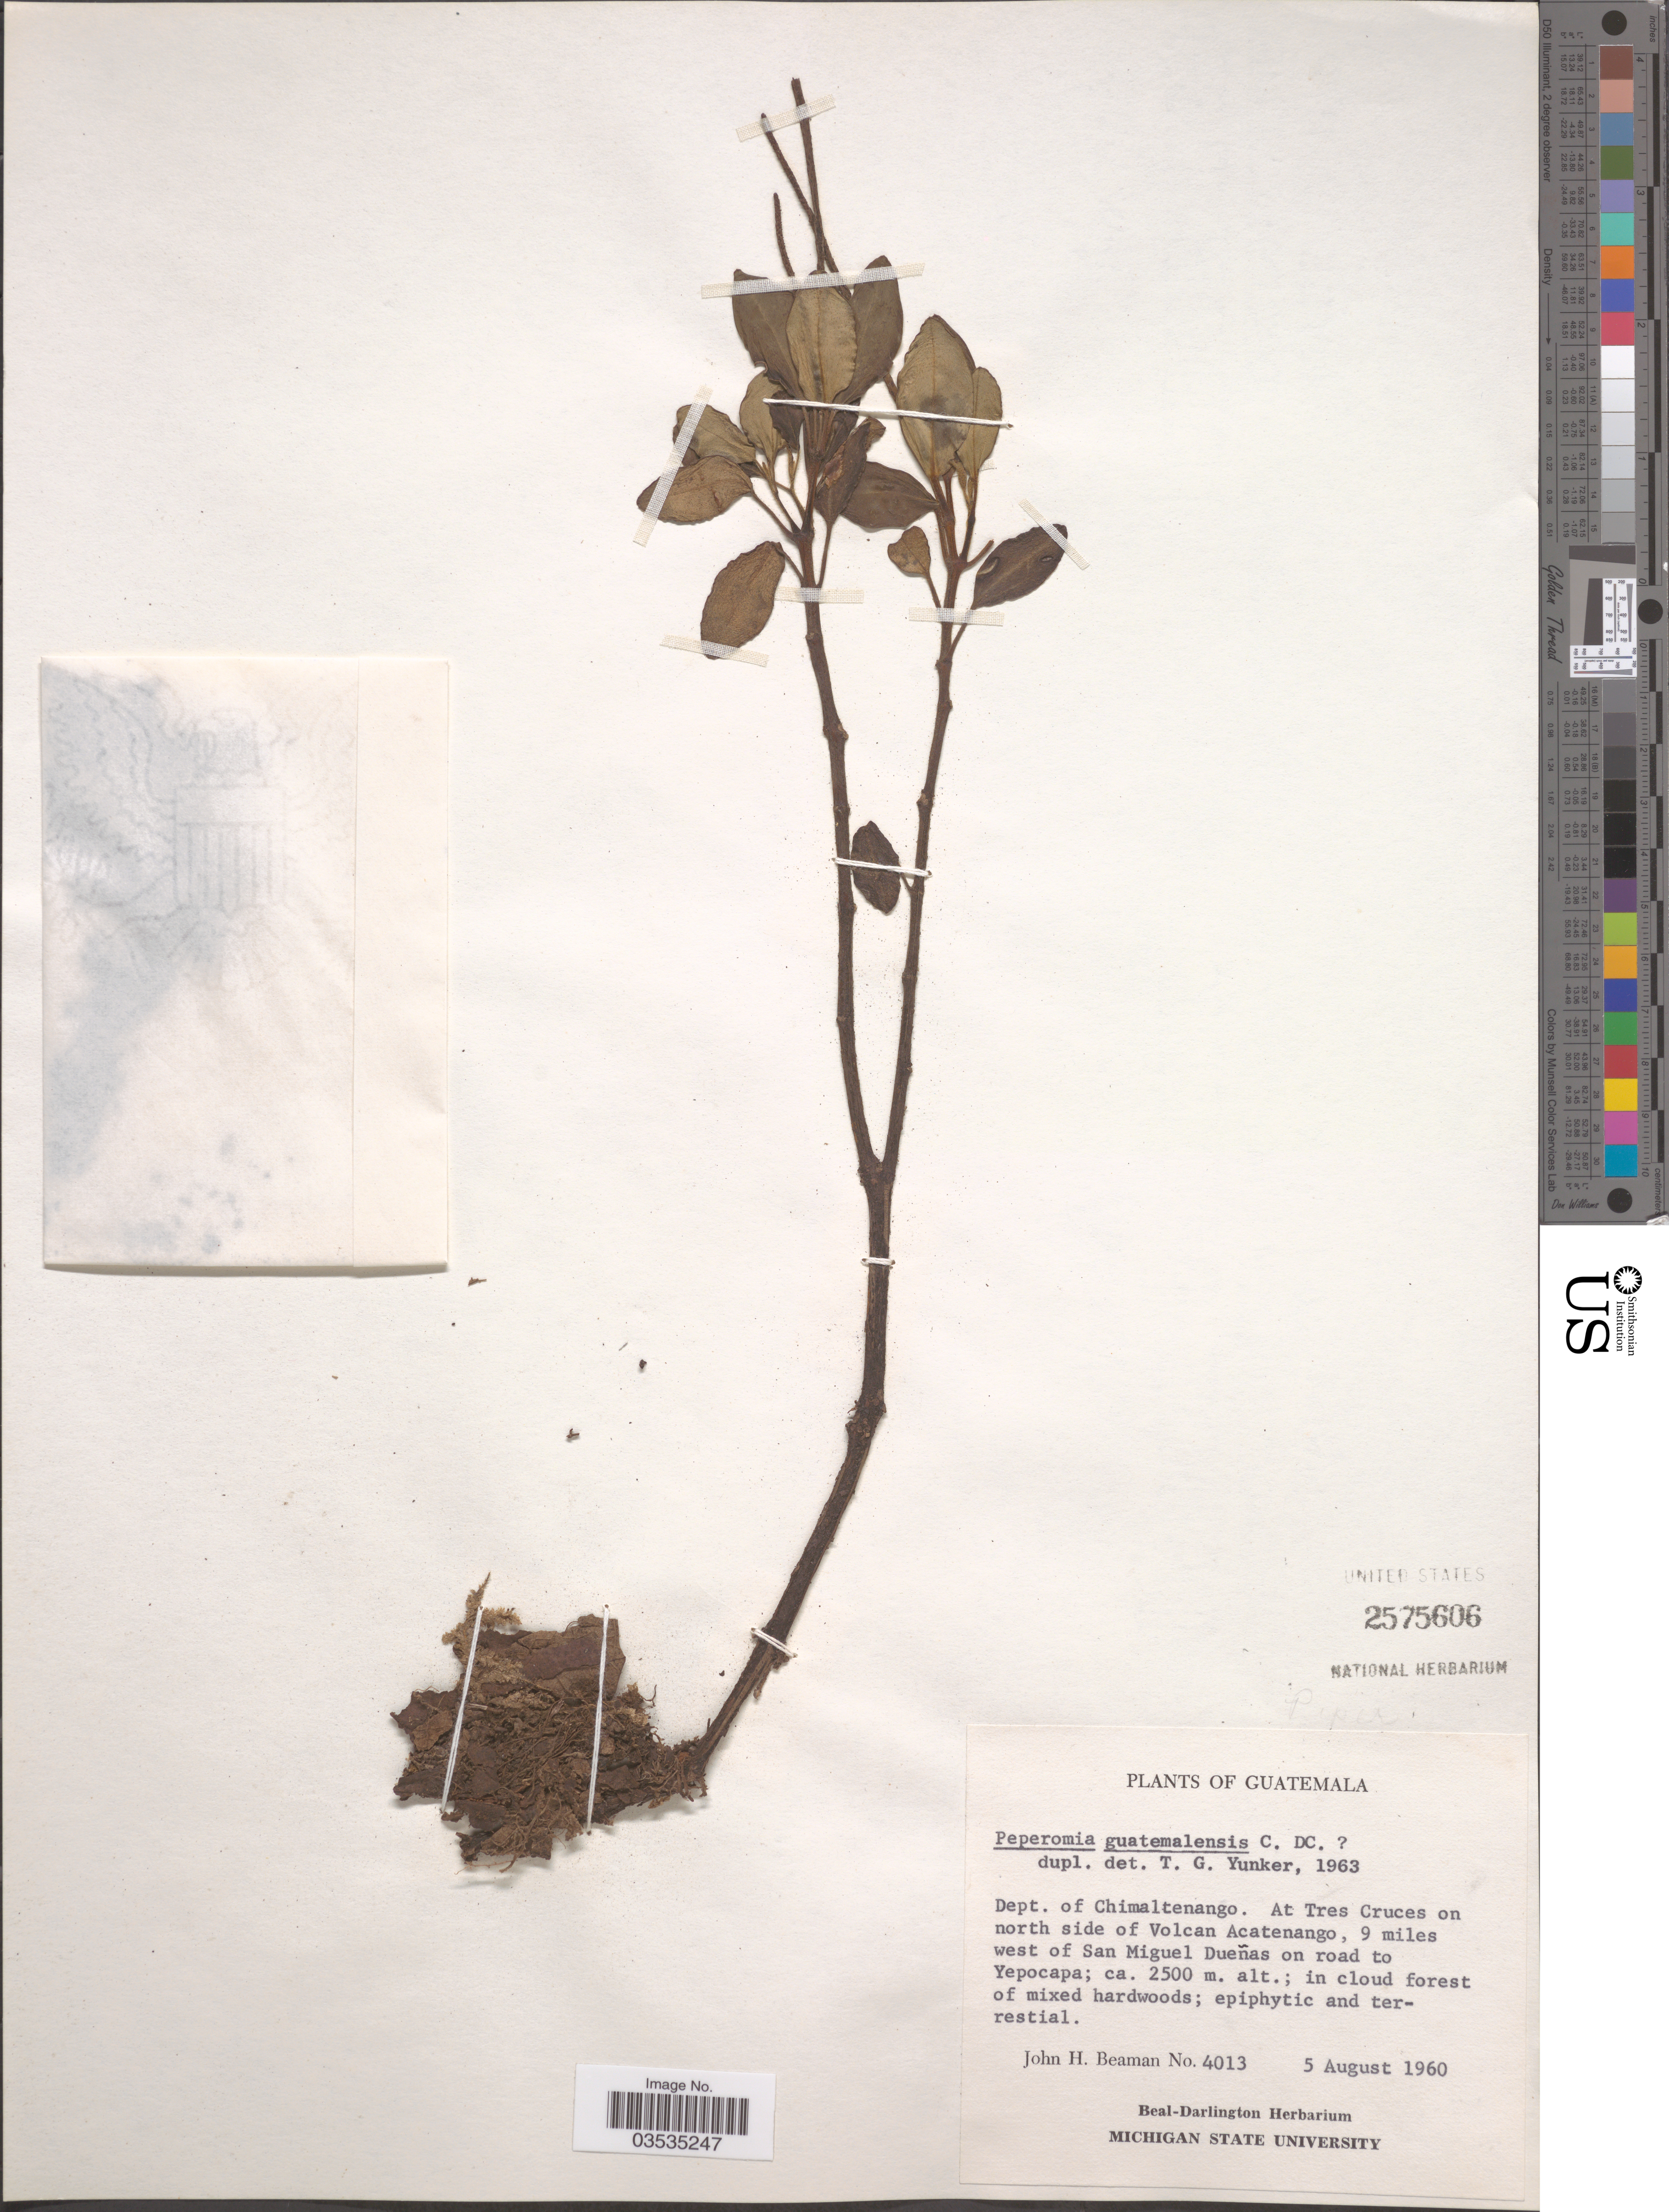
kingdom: Plantae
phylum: Tracheophyta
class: Magnoliopsida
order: Piperales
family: Piperaceae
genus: Peperomia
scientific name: Peperomia guatemalensis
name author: C. DC.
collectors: J. H. Beaman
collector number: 4013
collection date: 1960-08-05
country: Guatemala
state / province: Chimaltenango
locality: Dept. of Chimaltenango. At Tres Cruces on north side of Volcan Acatenango, 9 miles west of San Miquel Dueñas on road to Yepocapa.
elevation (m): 2500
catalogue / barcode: US 2575606